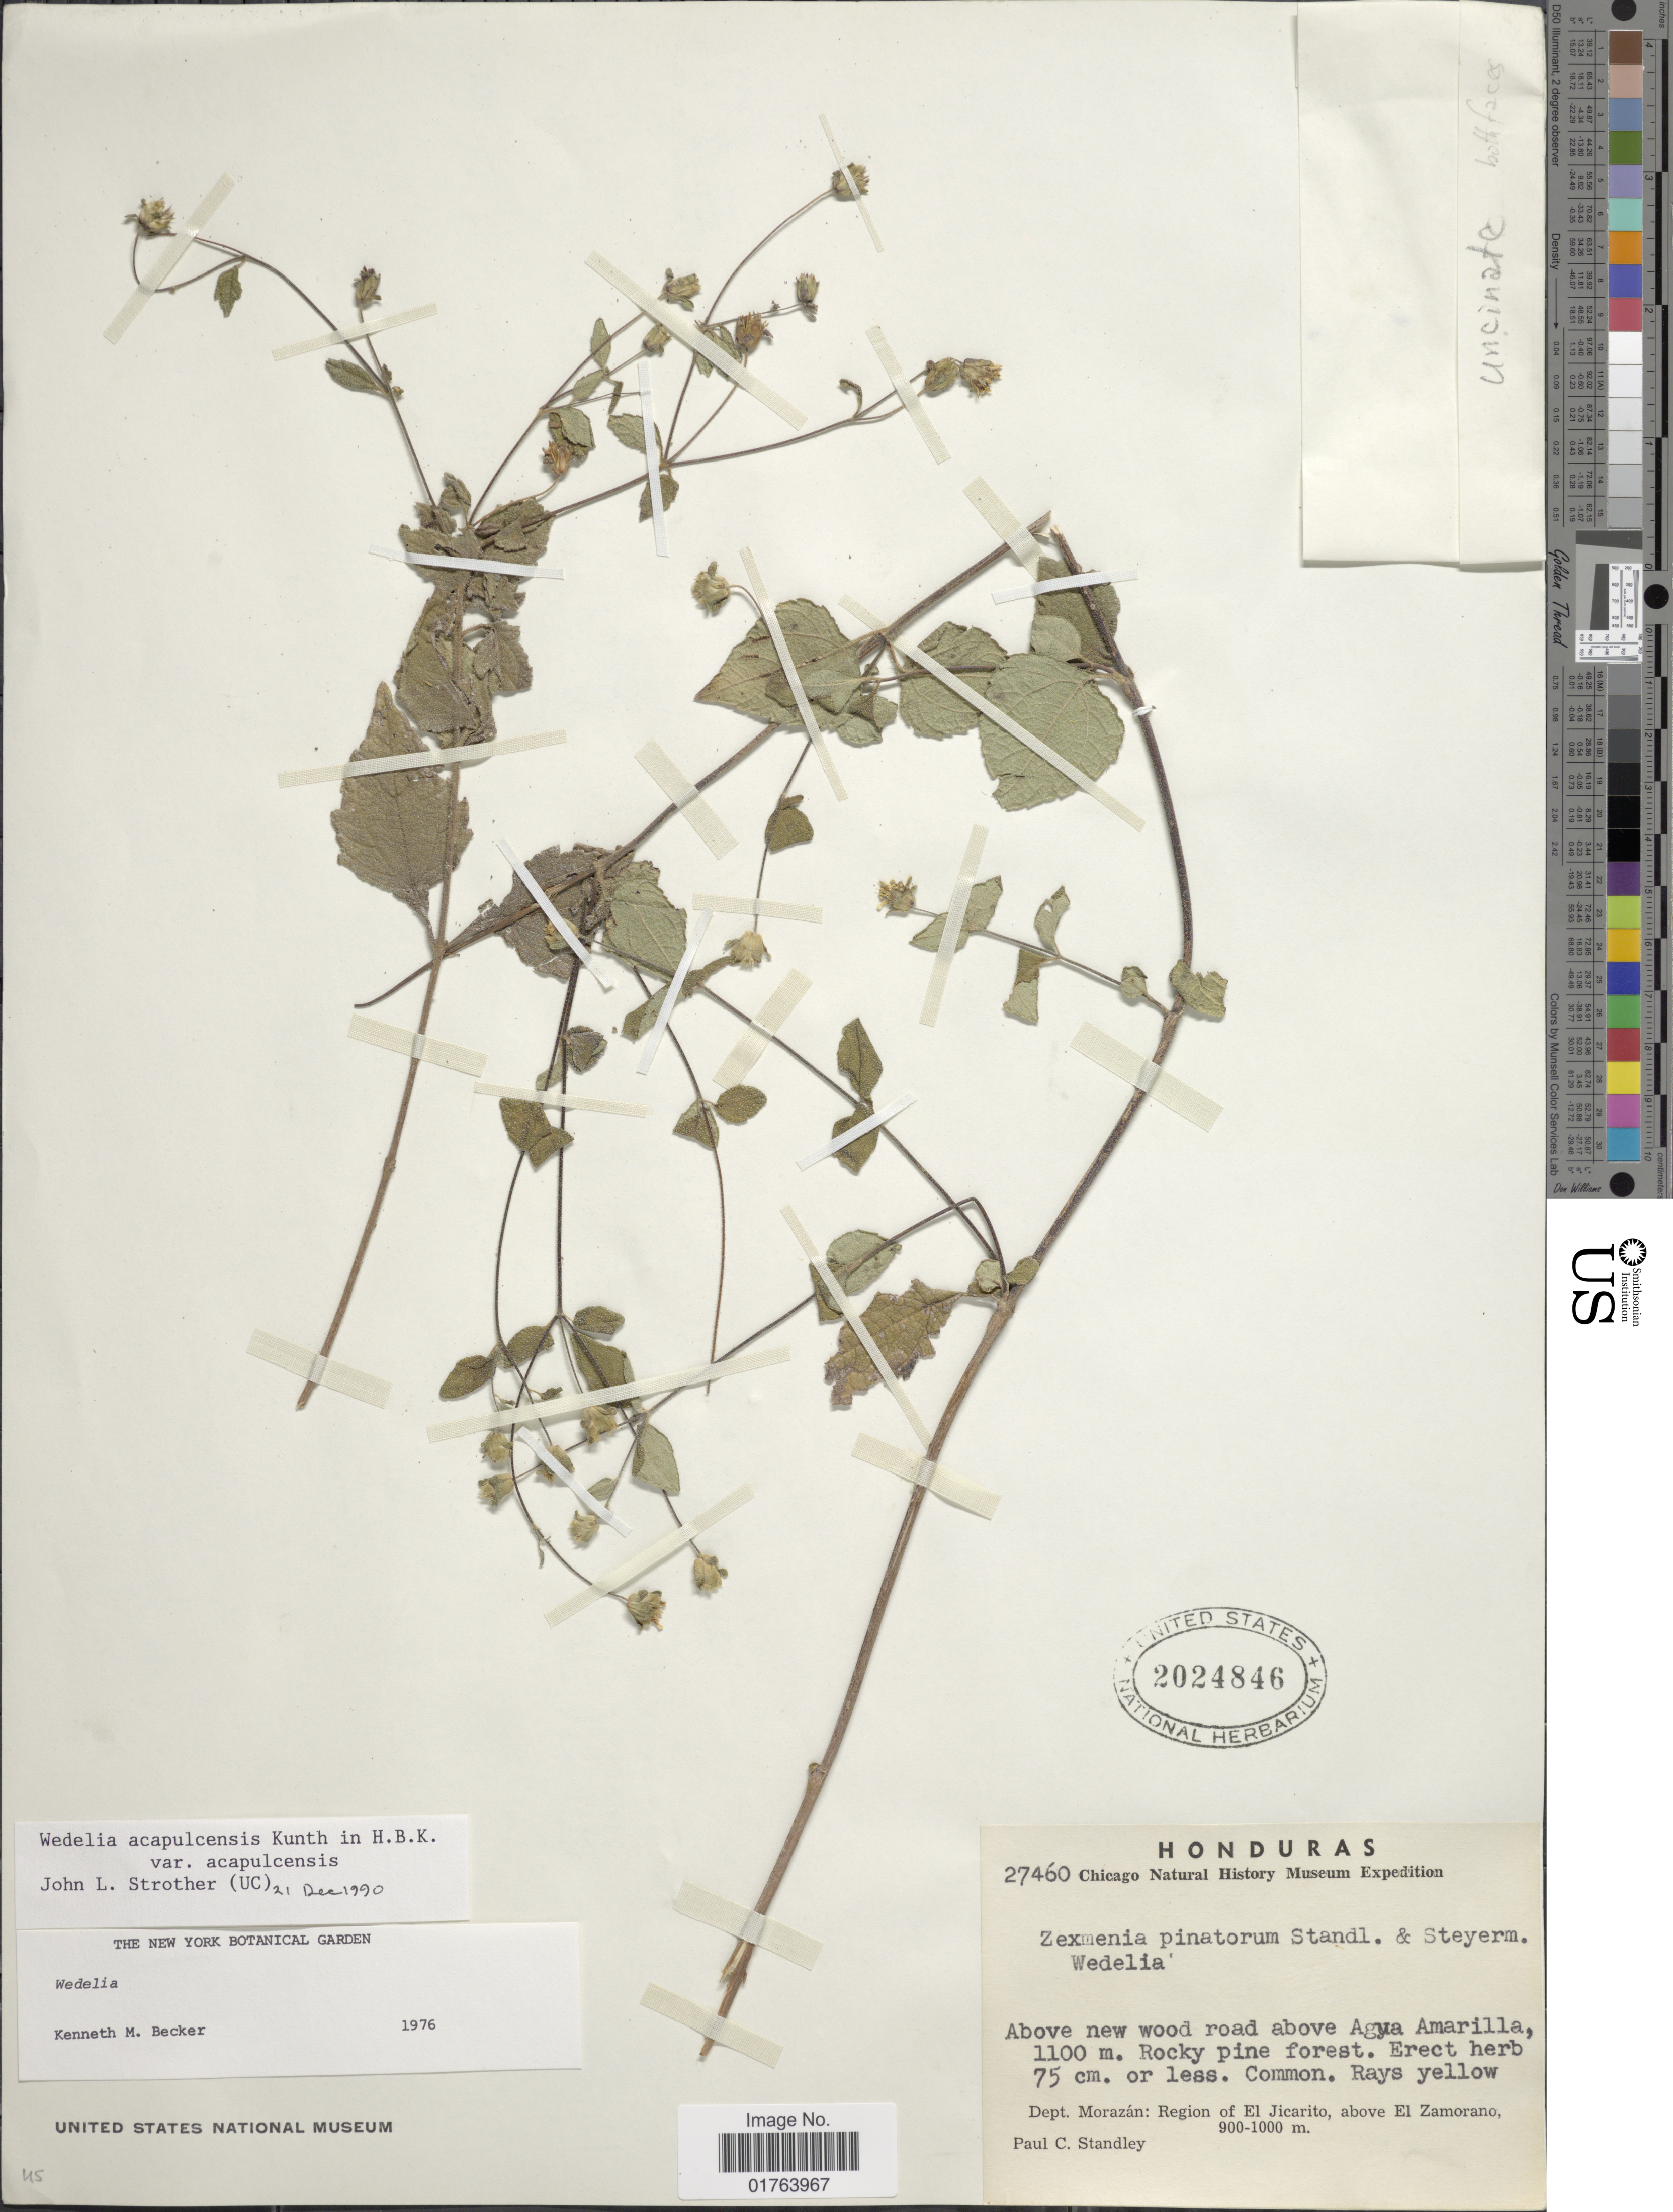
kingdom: Plantae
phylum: Tracheophyta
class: Magnoliopsida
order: Asterales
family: Asteraceae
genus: Wedelia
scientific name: Wedelia acapulcensis var. acapulcensis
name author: Kunth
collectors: P. C. Standley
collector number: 27460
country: Honduras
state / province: Fco. Morazán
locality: Dept. Morazan: Region of El Jicarito, above El Zamorano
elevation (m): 900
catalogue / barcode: US 2024846